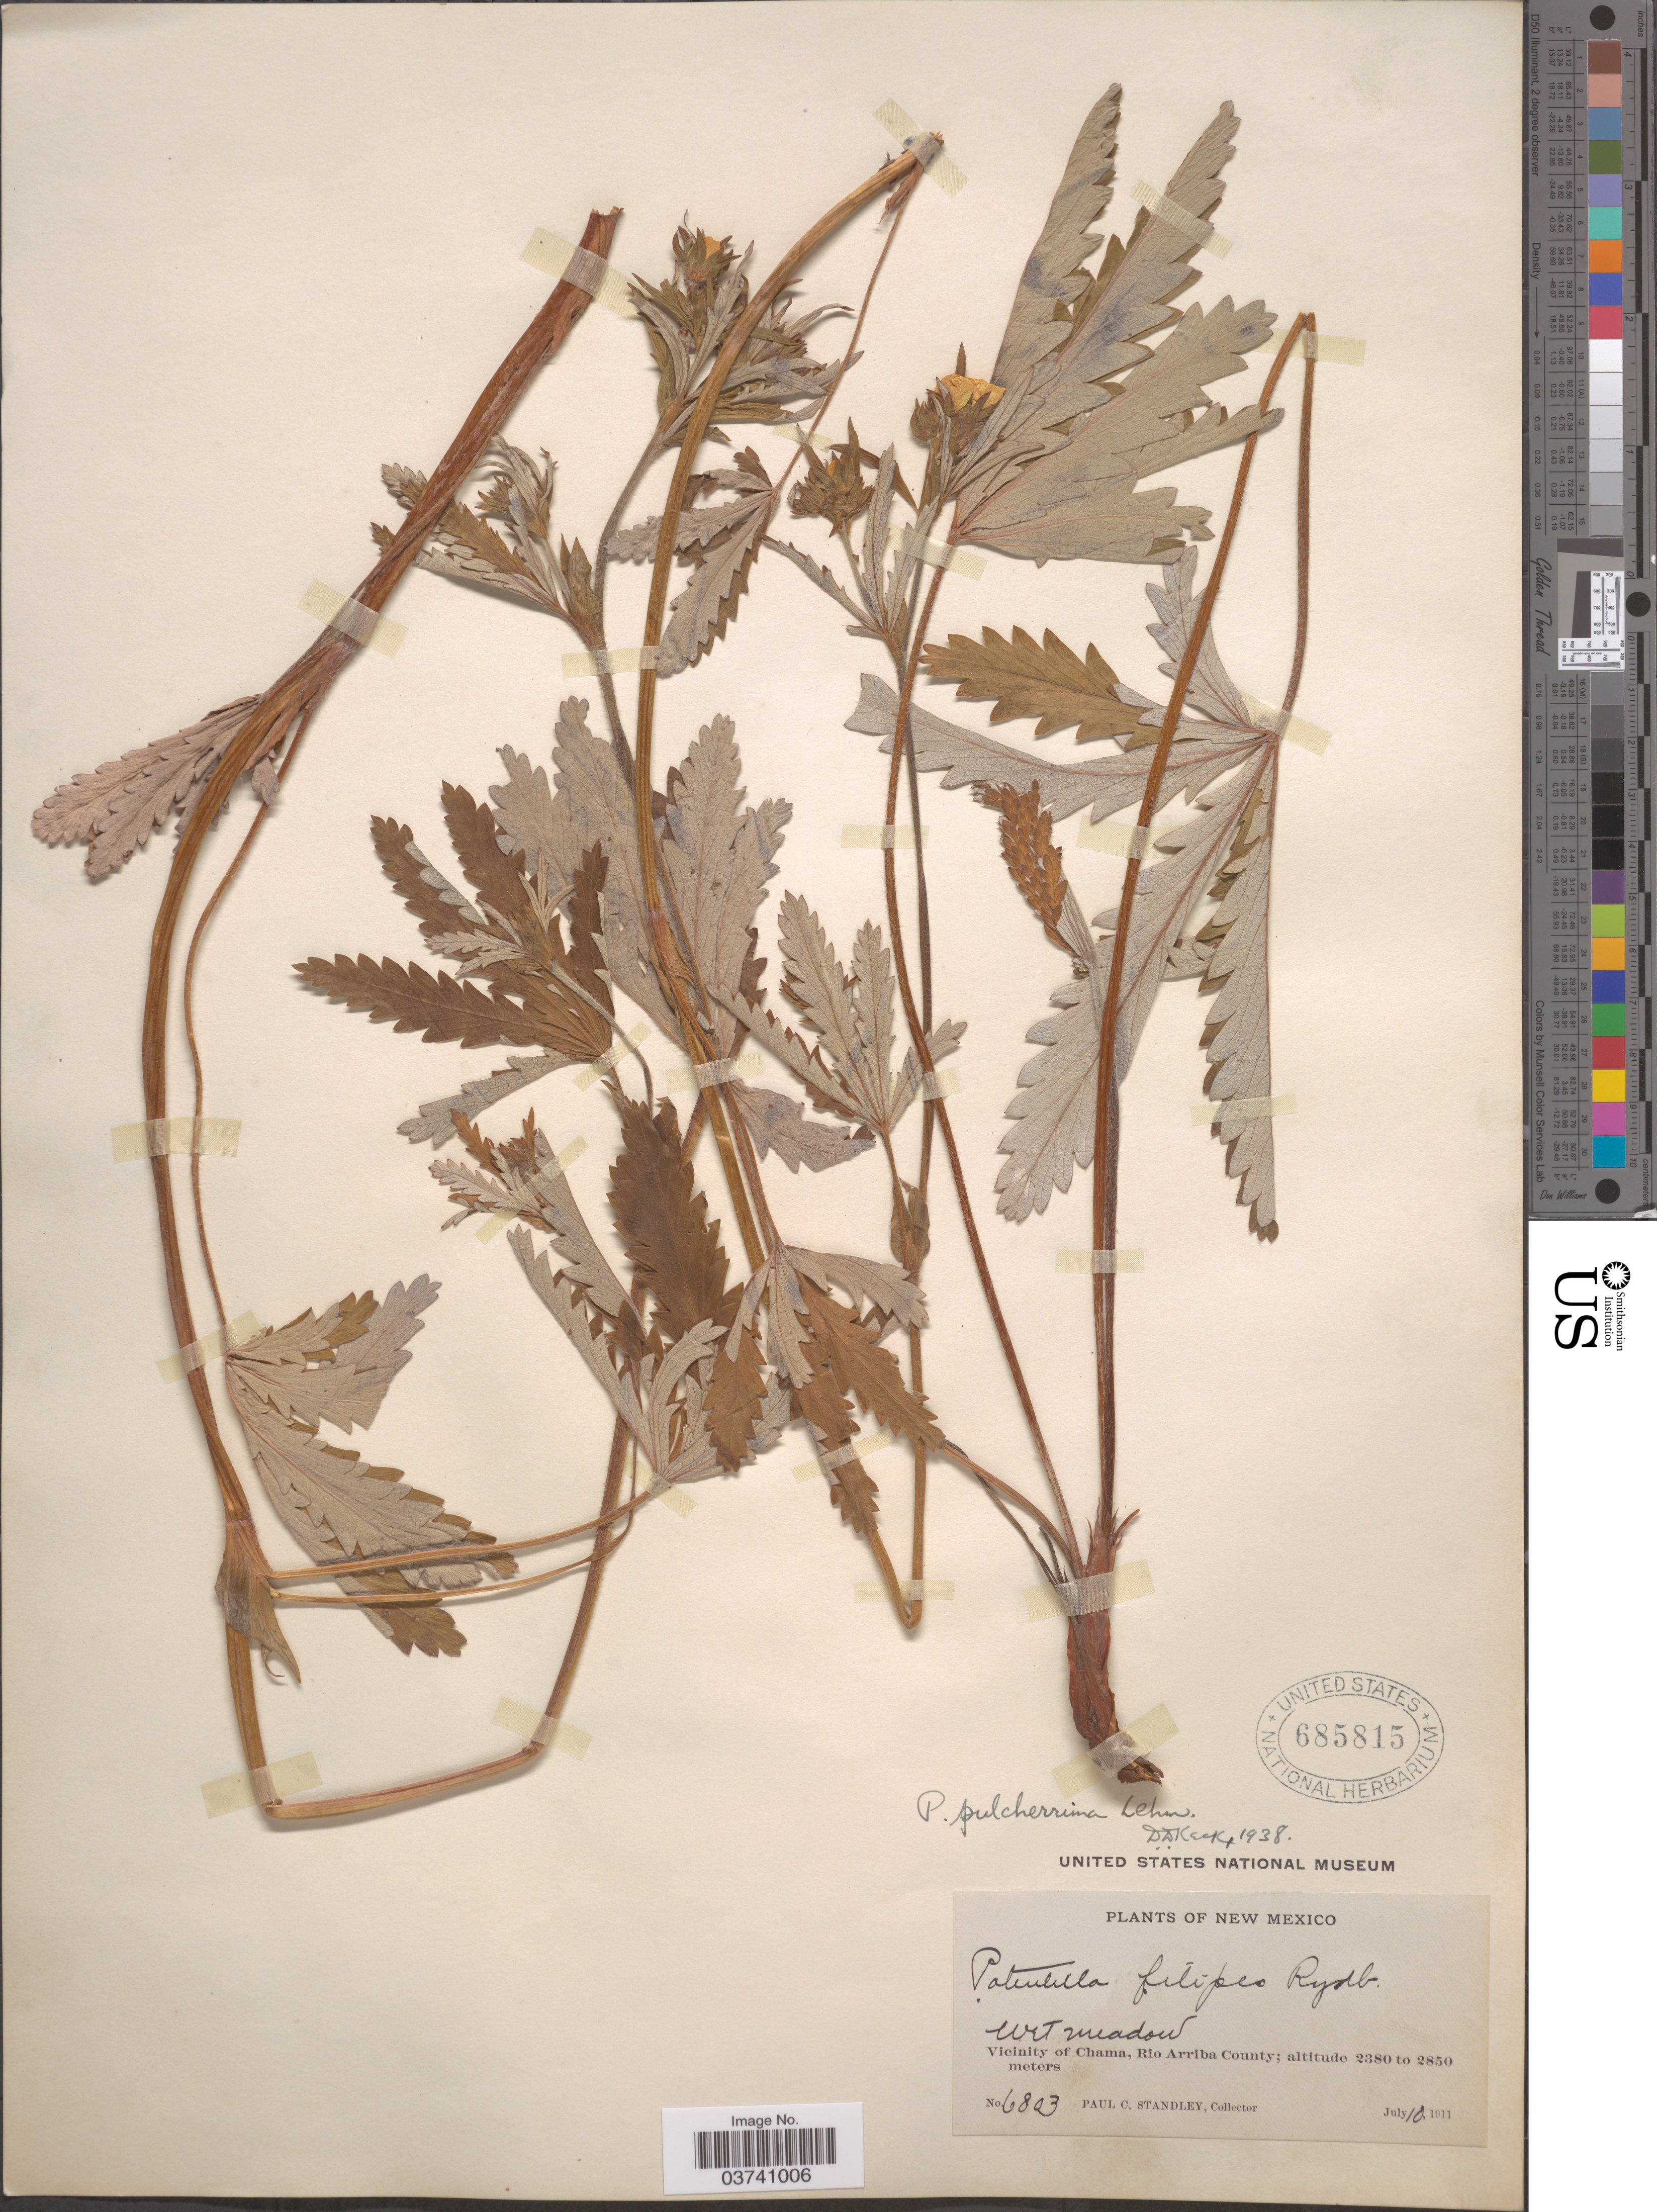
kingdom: Plantae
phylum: Tracheophyta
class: Magnoliopsida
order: Rosales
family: Rosaceae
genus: Potentilla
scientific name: Potentilla pulcherrima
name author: Lehm.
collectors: P. C. Standley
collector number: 6803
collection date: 1911-07-10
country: United States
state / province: New Mexico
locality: Vicinity of Chama, Rio Arriba County.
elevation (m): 2380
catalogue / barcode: US 685815